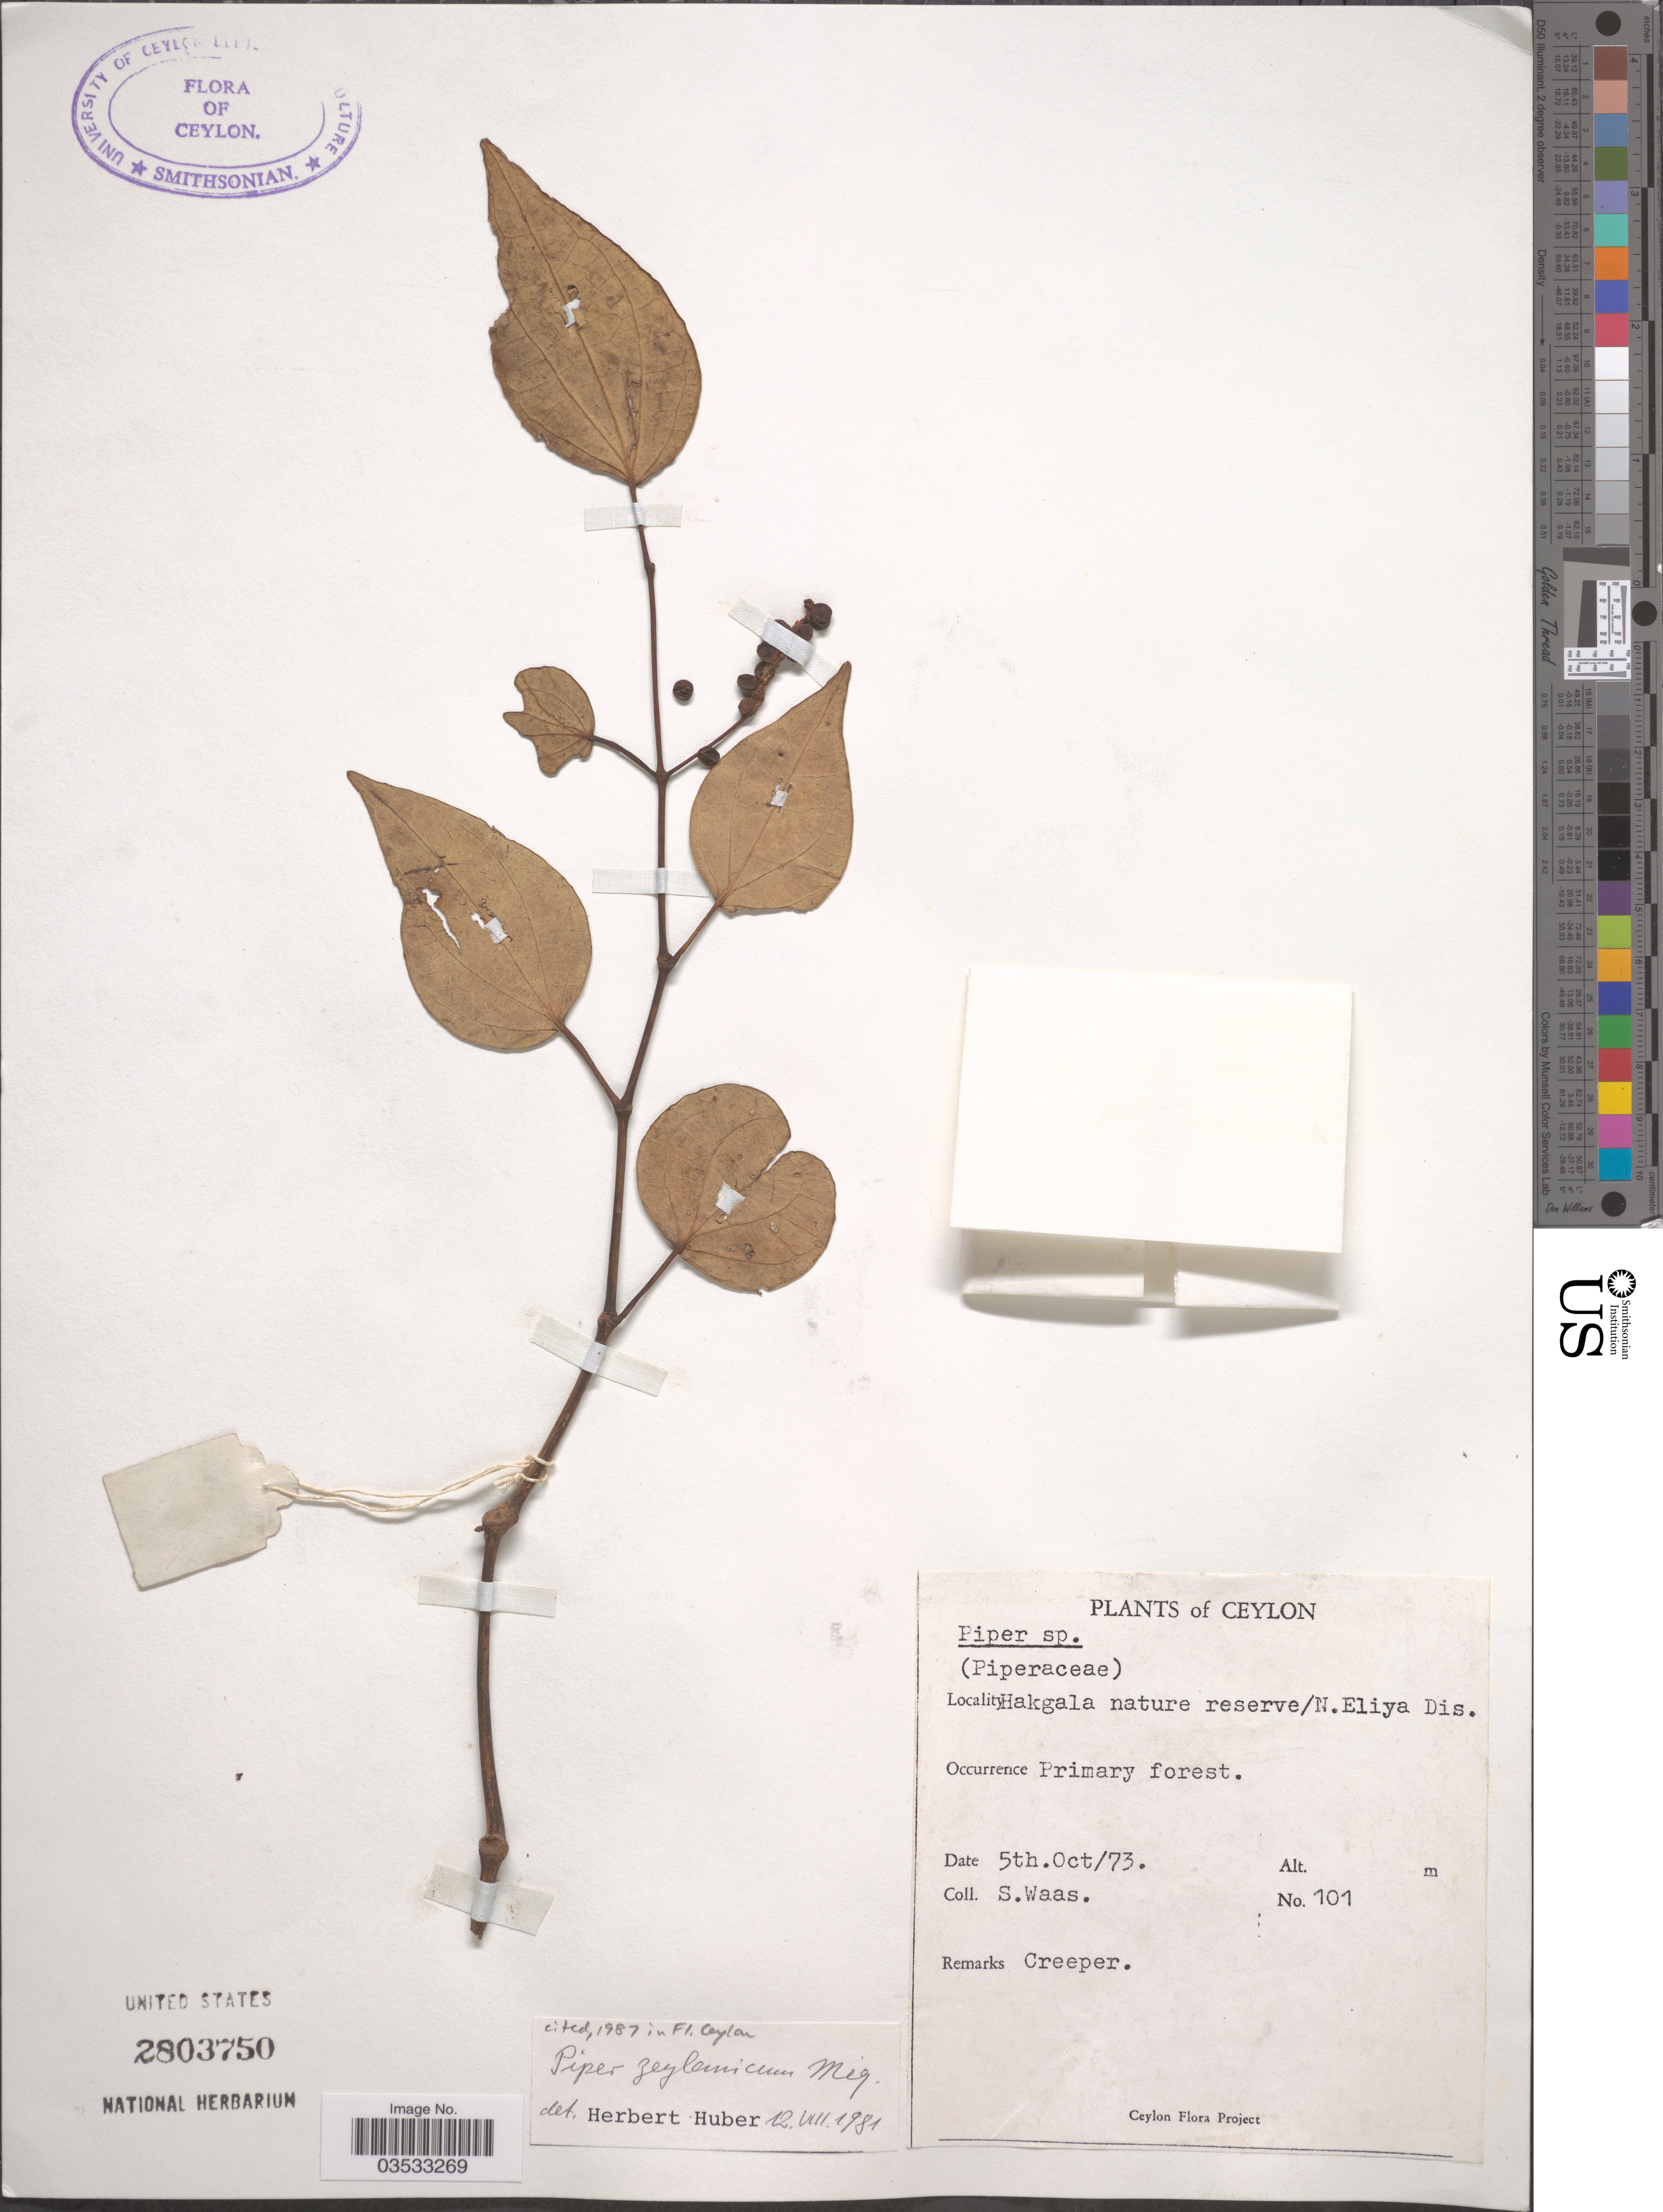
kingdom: Plantae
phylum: Tracheophyta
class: Magnoliopsida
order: Piperales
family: Piperaceae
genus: Piper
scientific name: Piper zeylanicum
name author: Miq.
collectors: S. Waas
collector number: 101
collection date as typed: Transcribed d/m/y: 5/10/73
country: Sri Lanka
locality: Ceylon. Hakgala nature reserve/ N. Eliya Dis.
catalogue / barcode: US 2803750